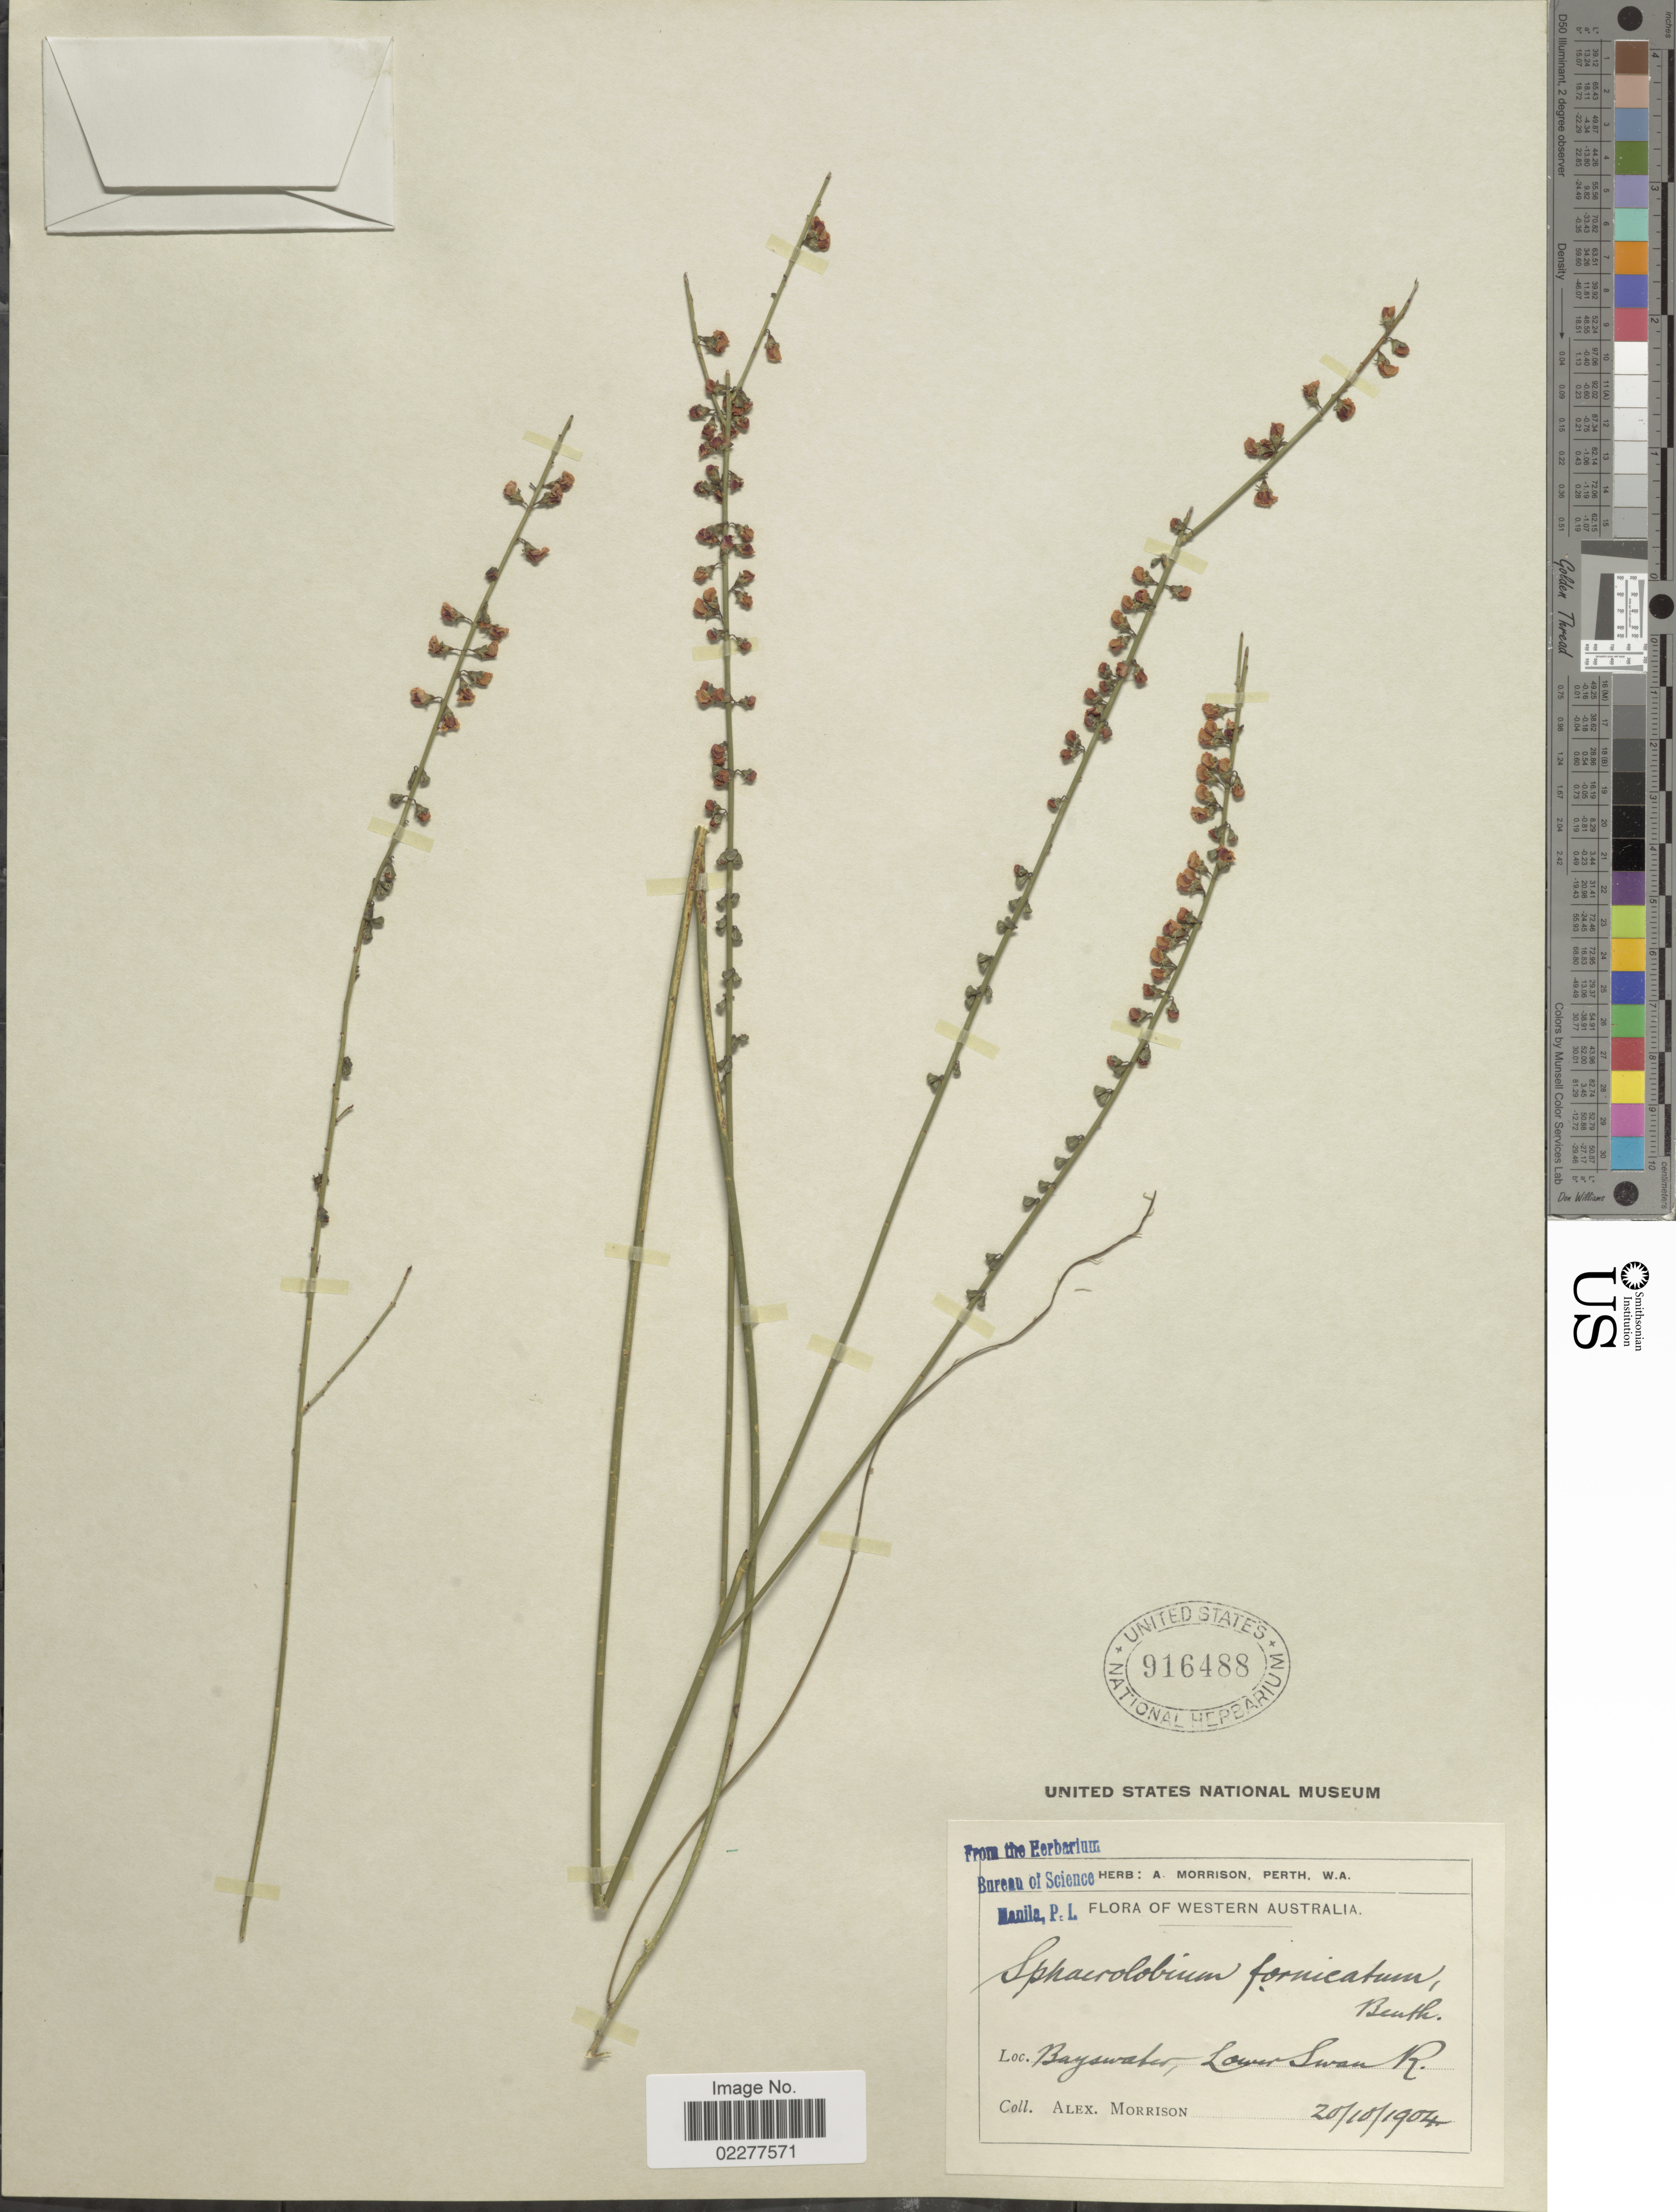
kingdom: Plantae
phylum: Tracheophyta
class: Magnoliopsida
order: Fabales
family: Fabaceae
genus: Sphaerolobium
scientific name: Sphaerolobium fornicatum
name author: Benth.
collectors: A. Morrison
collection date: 1904-10-20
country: Australia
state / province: Western Australia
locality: Bayswater, Lower Swan R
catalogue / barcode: US 916488